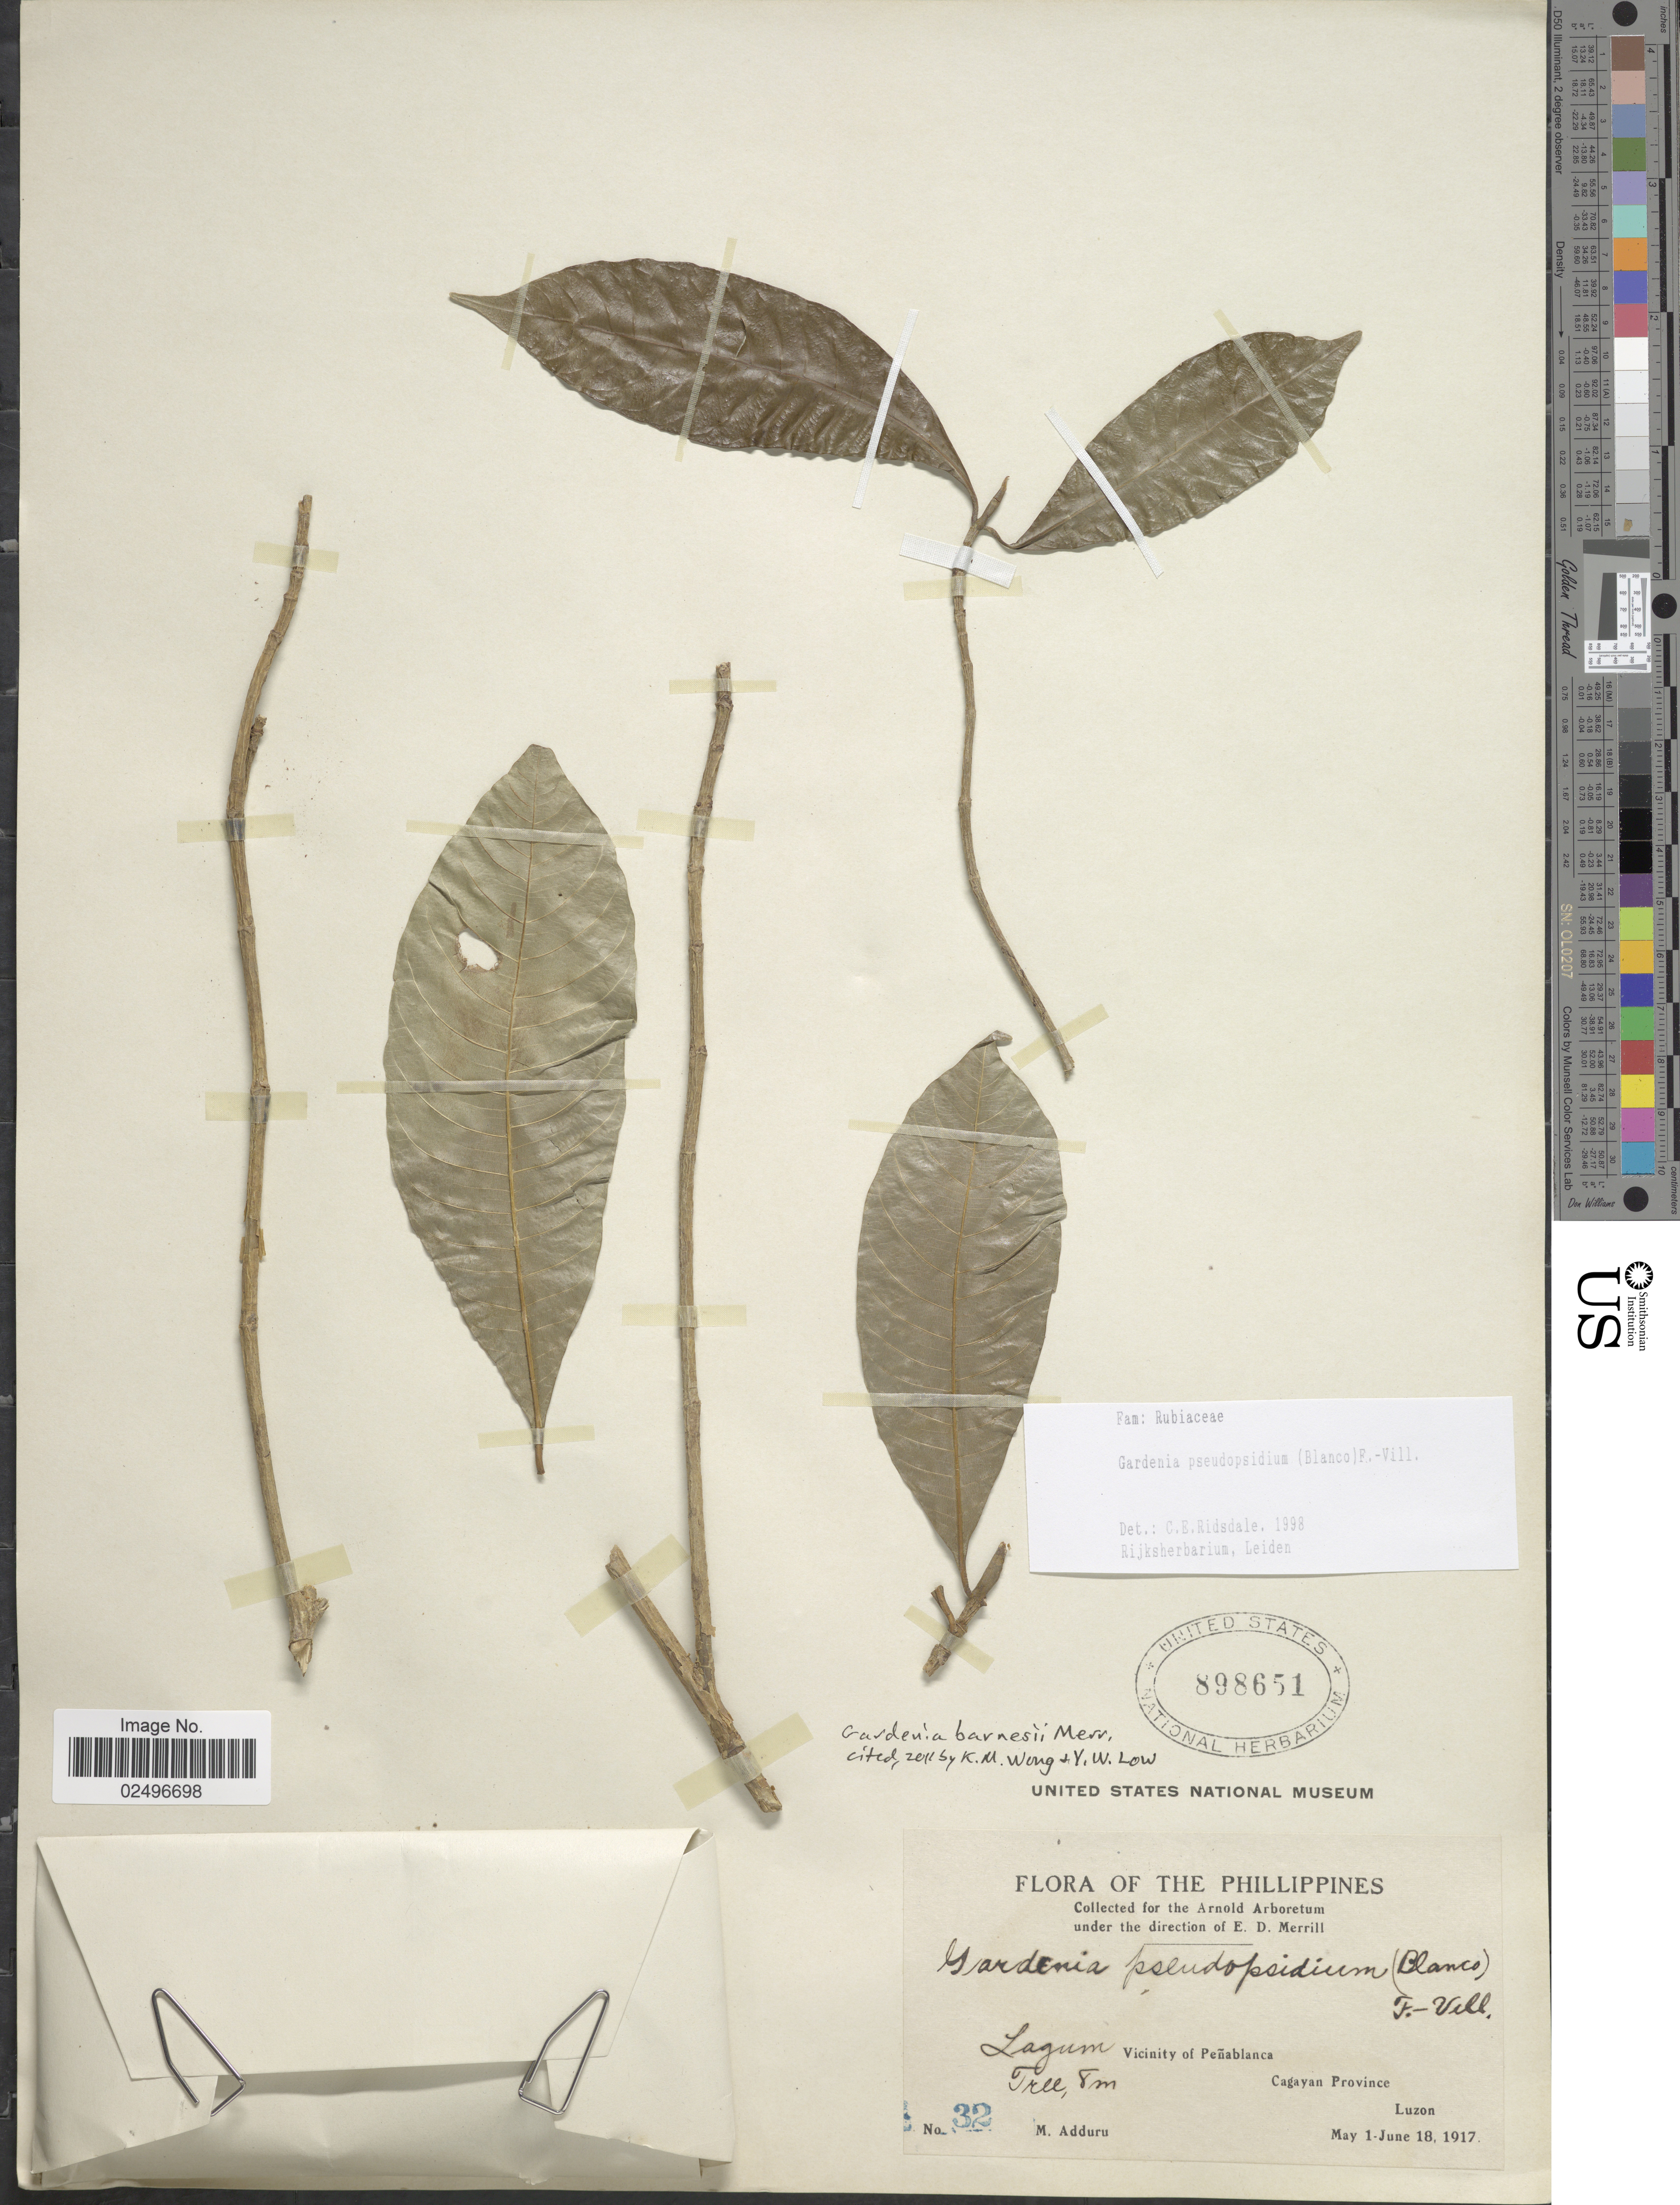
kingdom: Plantae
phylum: Tracheophyta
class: Magnoliopsida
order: Gentianales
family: Rubiaceae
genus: Gardenia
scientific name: Gardenia barnesii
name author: Merr.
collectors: M. Adduru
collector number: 32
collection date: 1917-05-01/1917-06-18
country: Philippines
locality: Lagum Vicinity of Penablanca Cagayan Province, Luzon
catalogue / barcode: US 898651